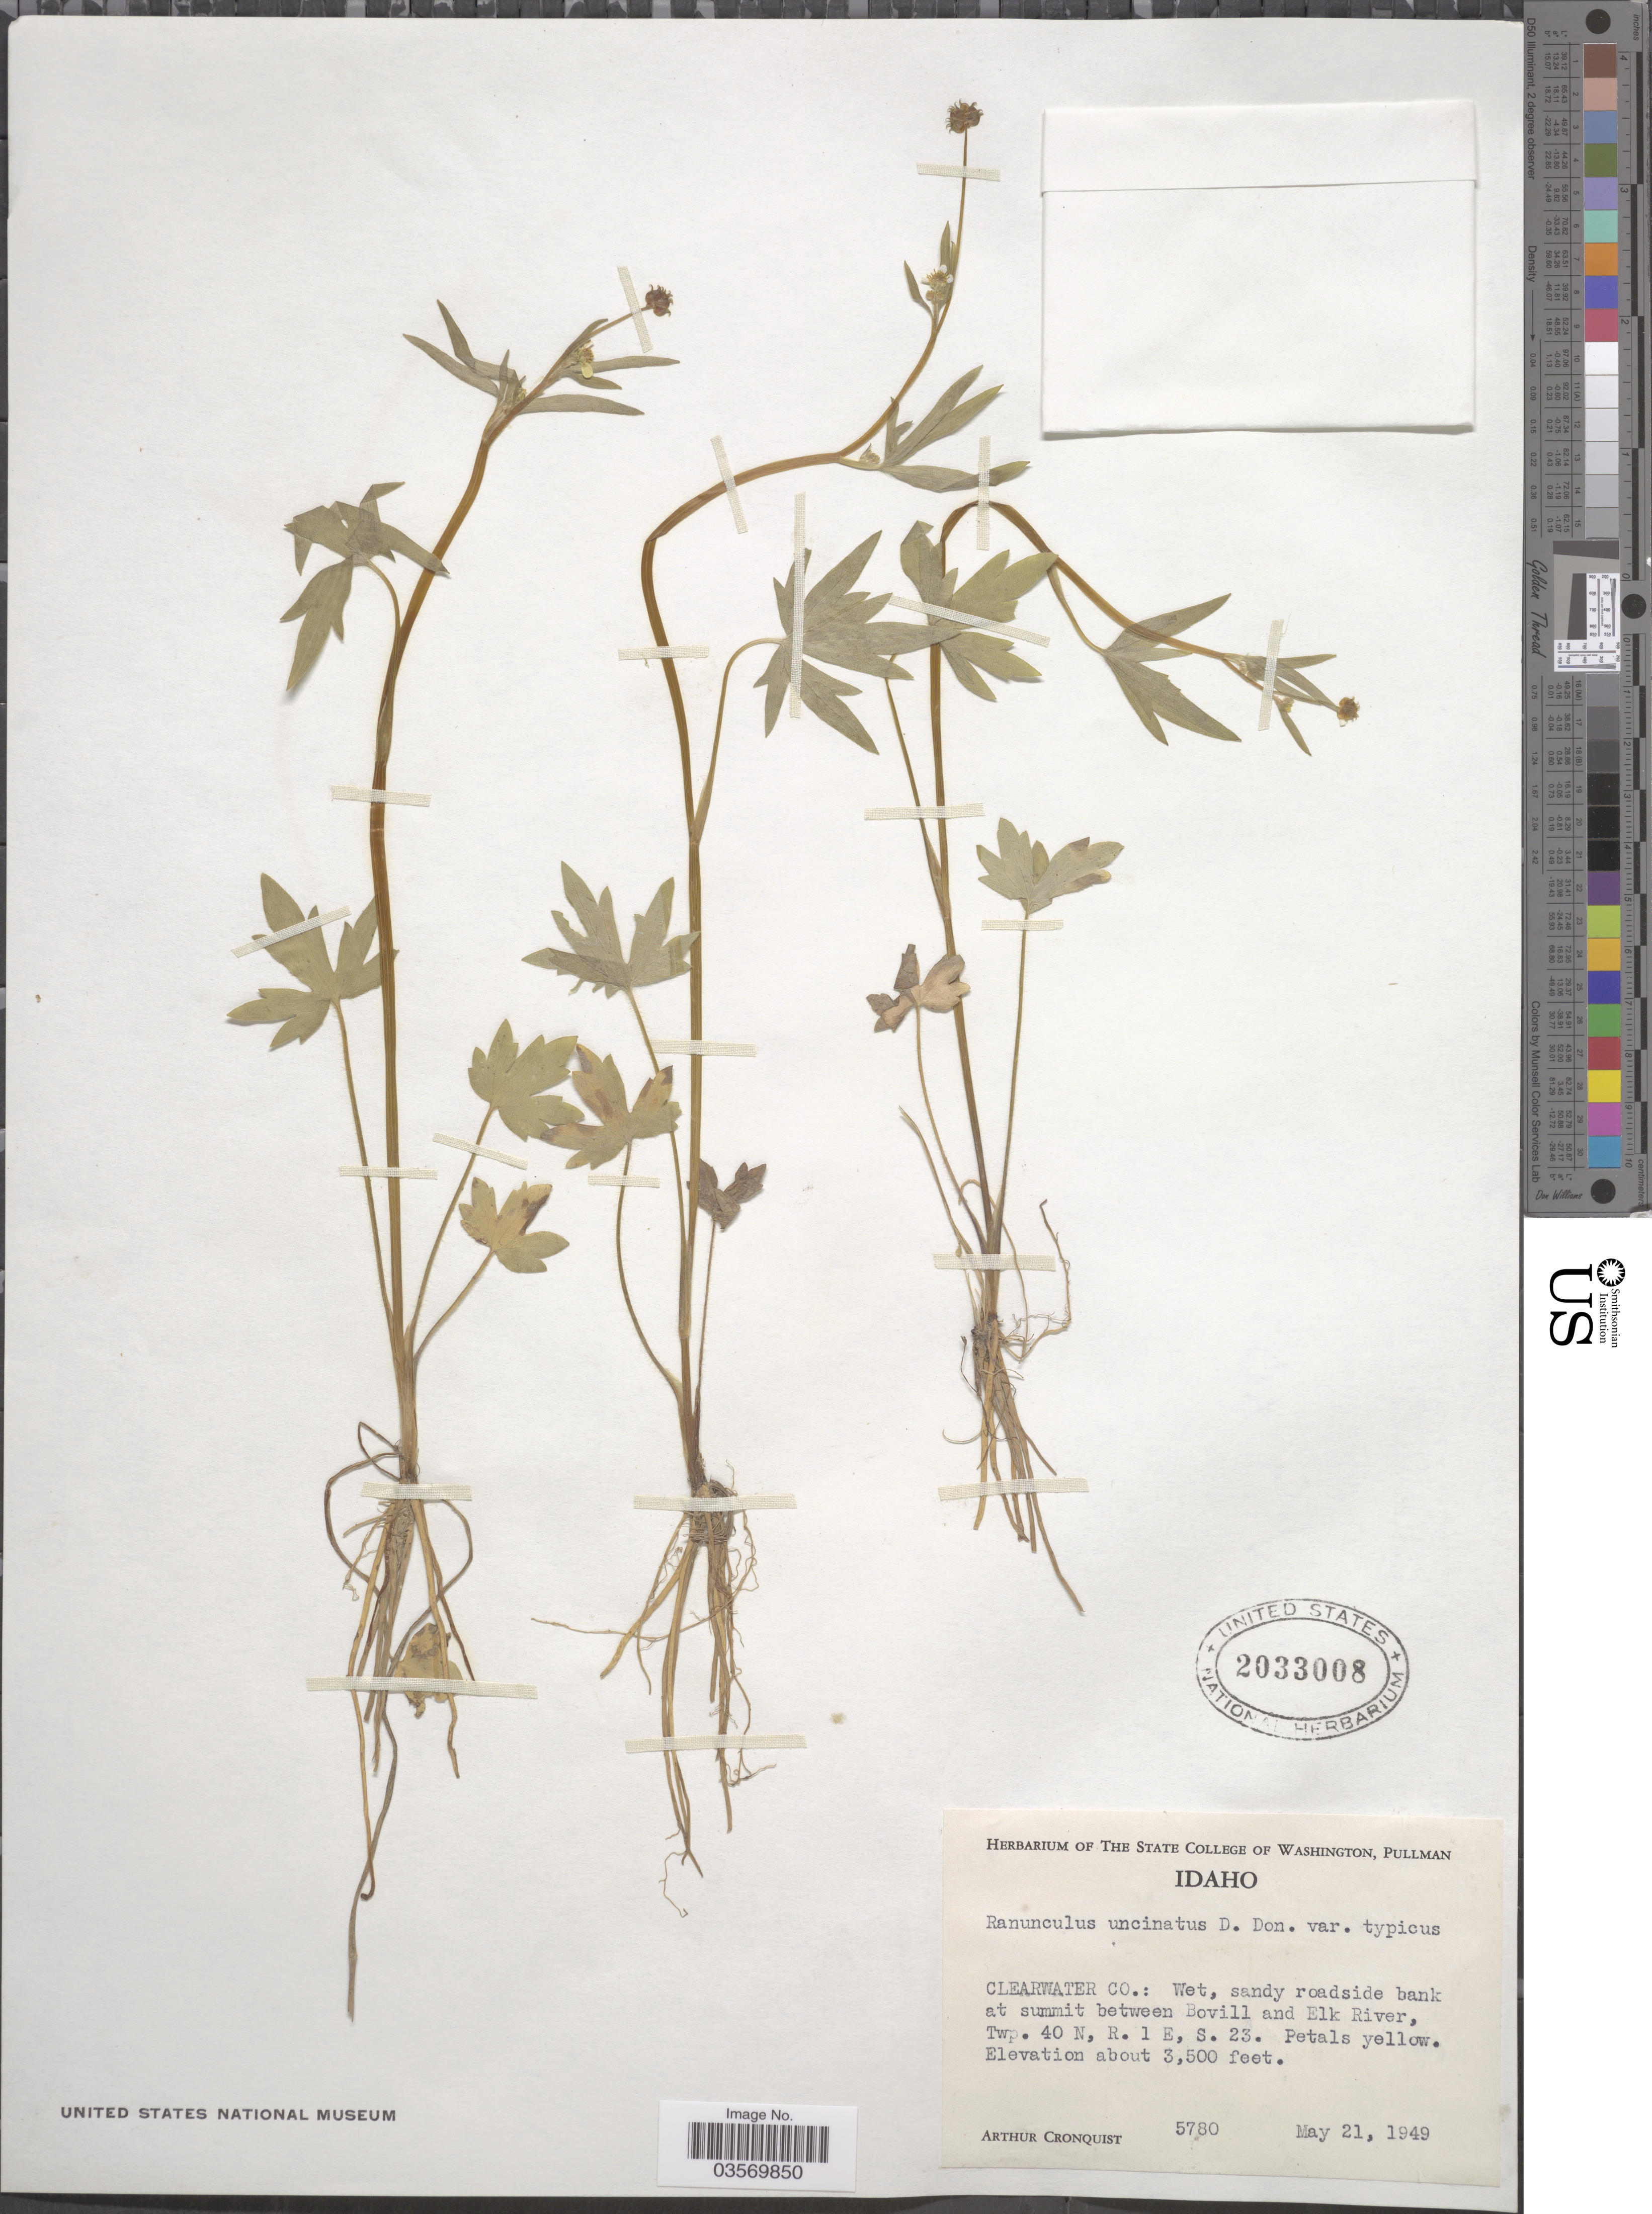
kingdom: Plantae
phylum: Tracheophyta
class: Magnoliopsida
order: Ranunculales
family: Ranunculaceae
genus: Ranunculus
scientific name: Ranunculus uncinatus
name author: D. Don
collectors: A. J. Cronquist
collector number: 5780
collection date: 1949-05-21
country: United States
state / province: Idaho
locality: Clearwater Co.: Wet, sandy roadside bank at summit between Bovill and Elk River, Twp. 40 N, R. 1 E, S. 23.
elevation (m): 1067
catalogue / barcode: US 2033008